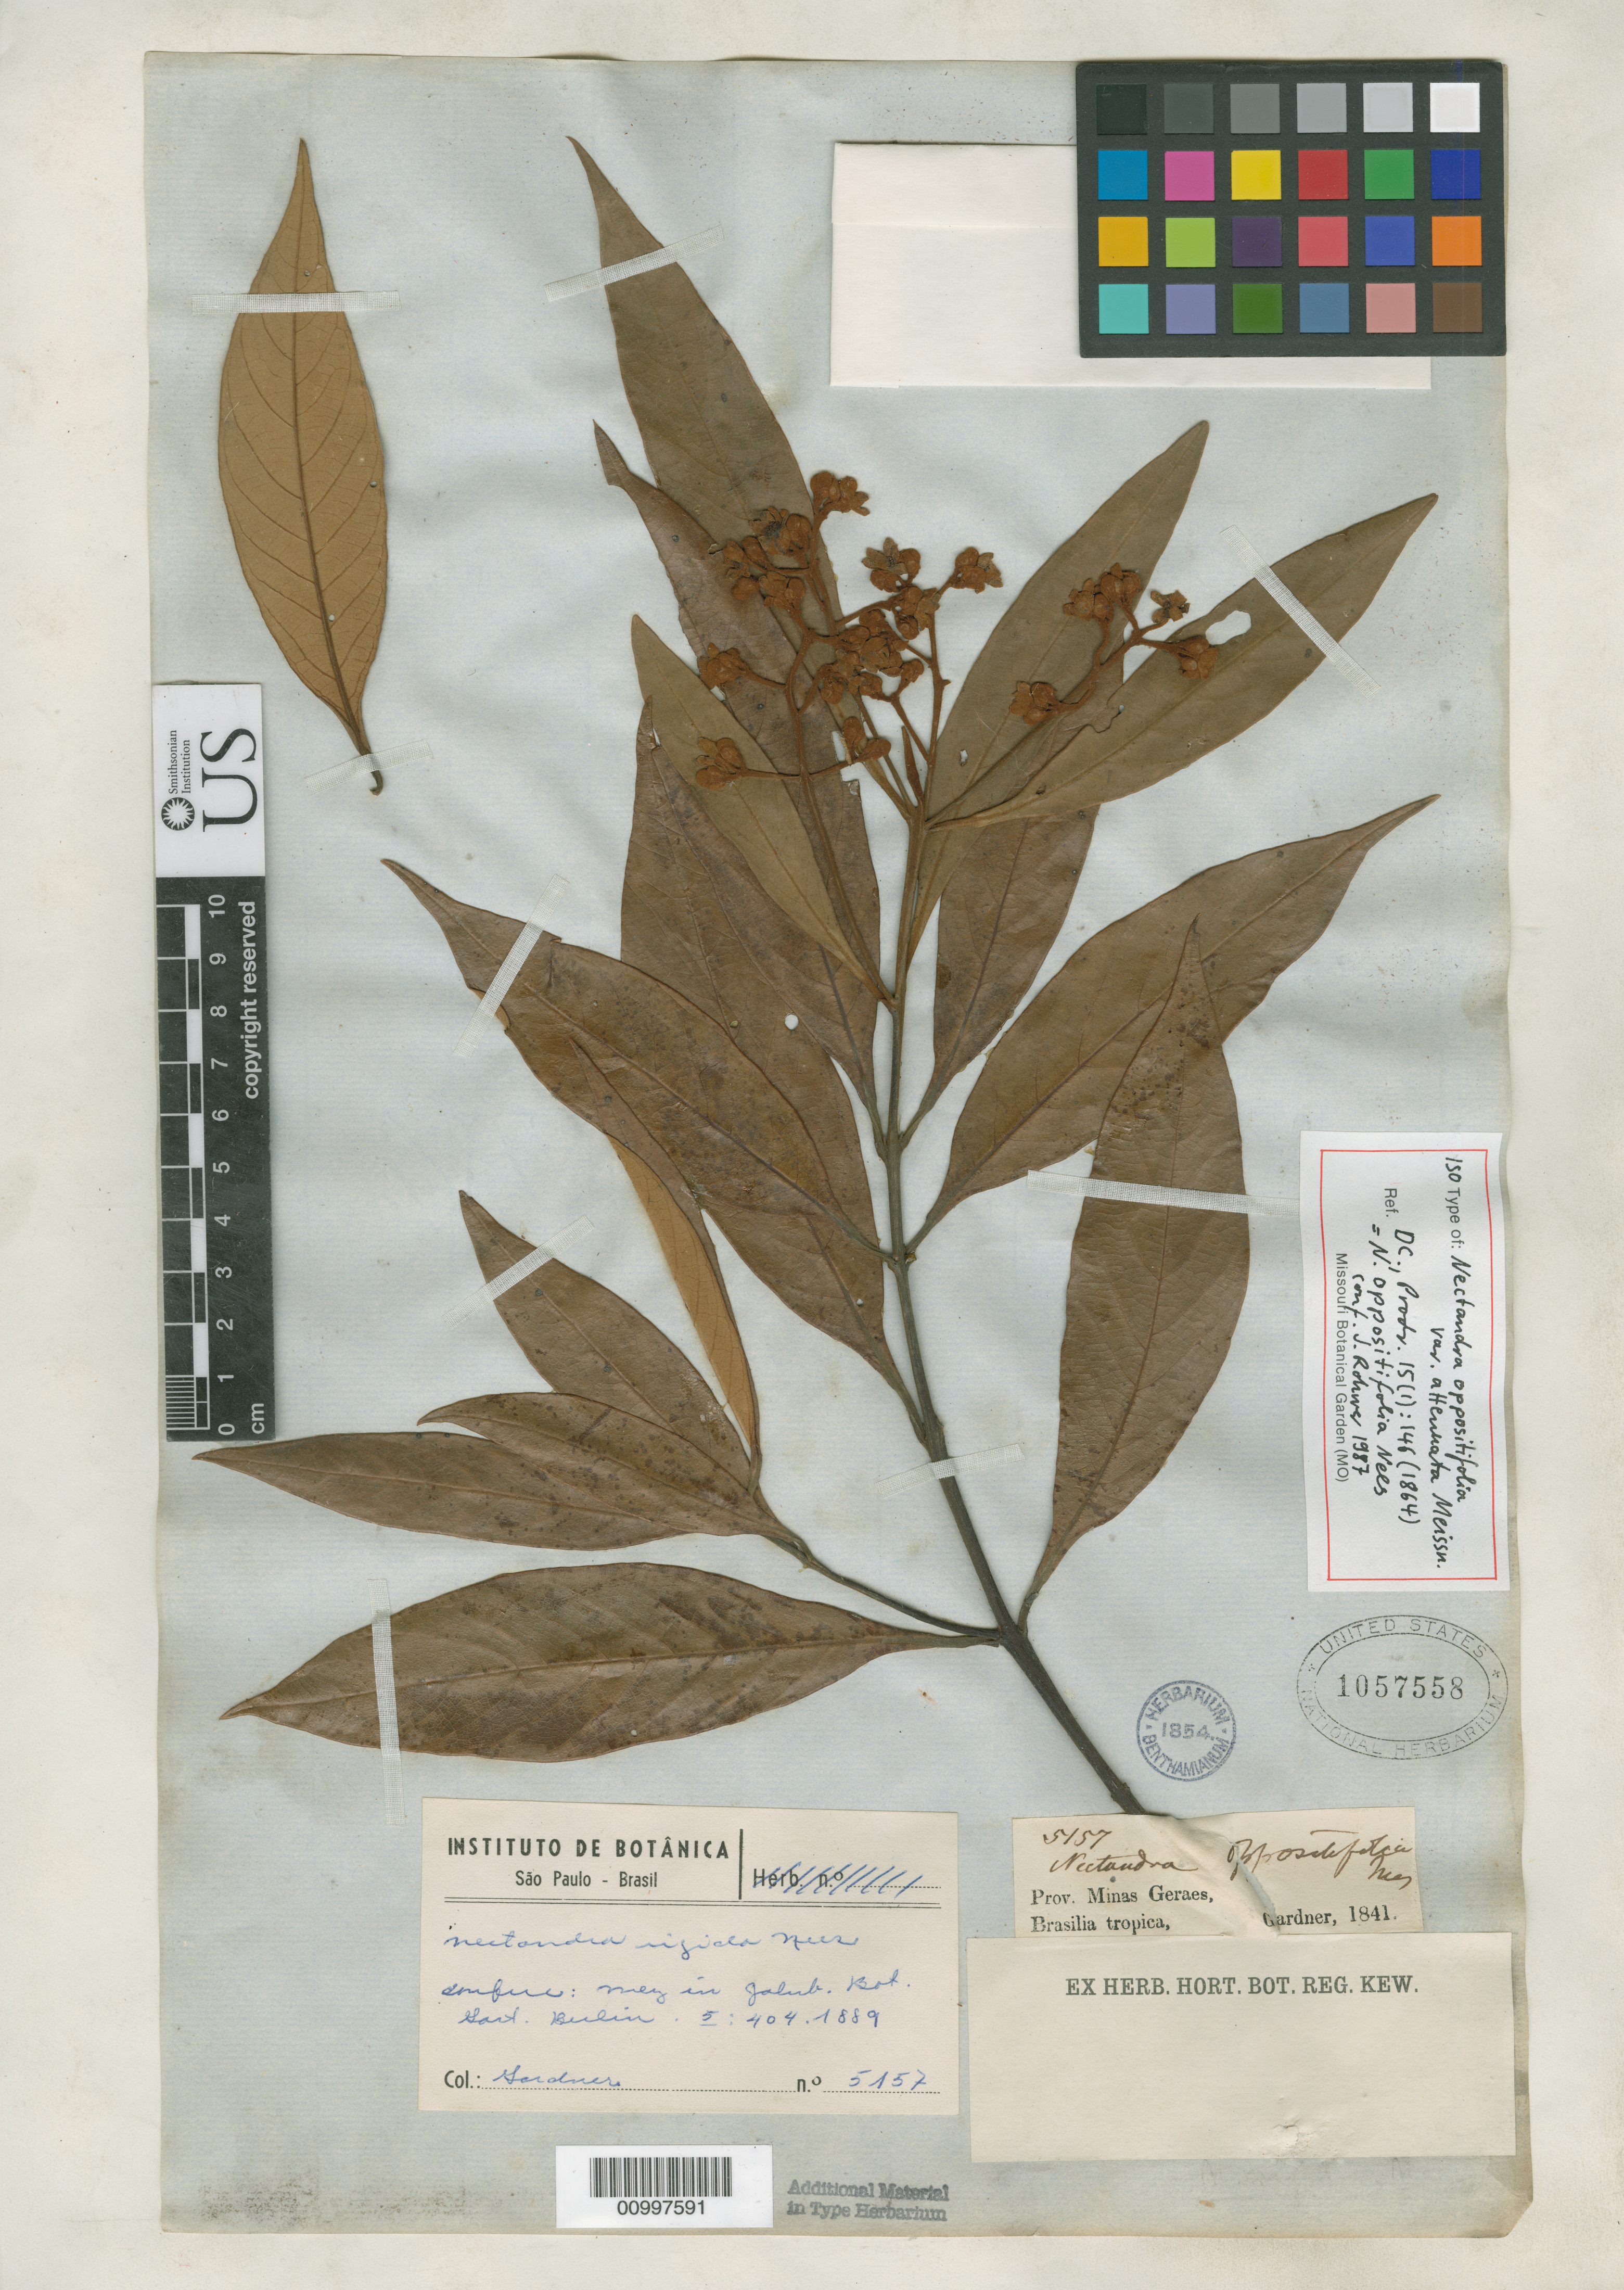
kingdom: Plantae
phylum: Tracheophyta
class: Magnoliopsida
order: Laurales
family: Lauraceae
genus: Nectandra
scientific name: Nectandra oppositifolia var. attenuata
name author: Meisn. in DC.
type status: Isolectotype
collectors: G. Gardner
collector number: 5157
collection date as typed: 1841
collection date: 1841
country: Brazil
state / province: Minas Gerais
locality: Prov. Minas Geraes, Brasilia tropica.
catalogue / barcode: US 1057558